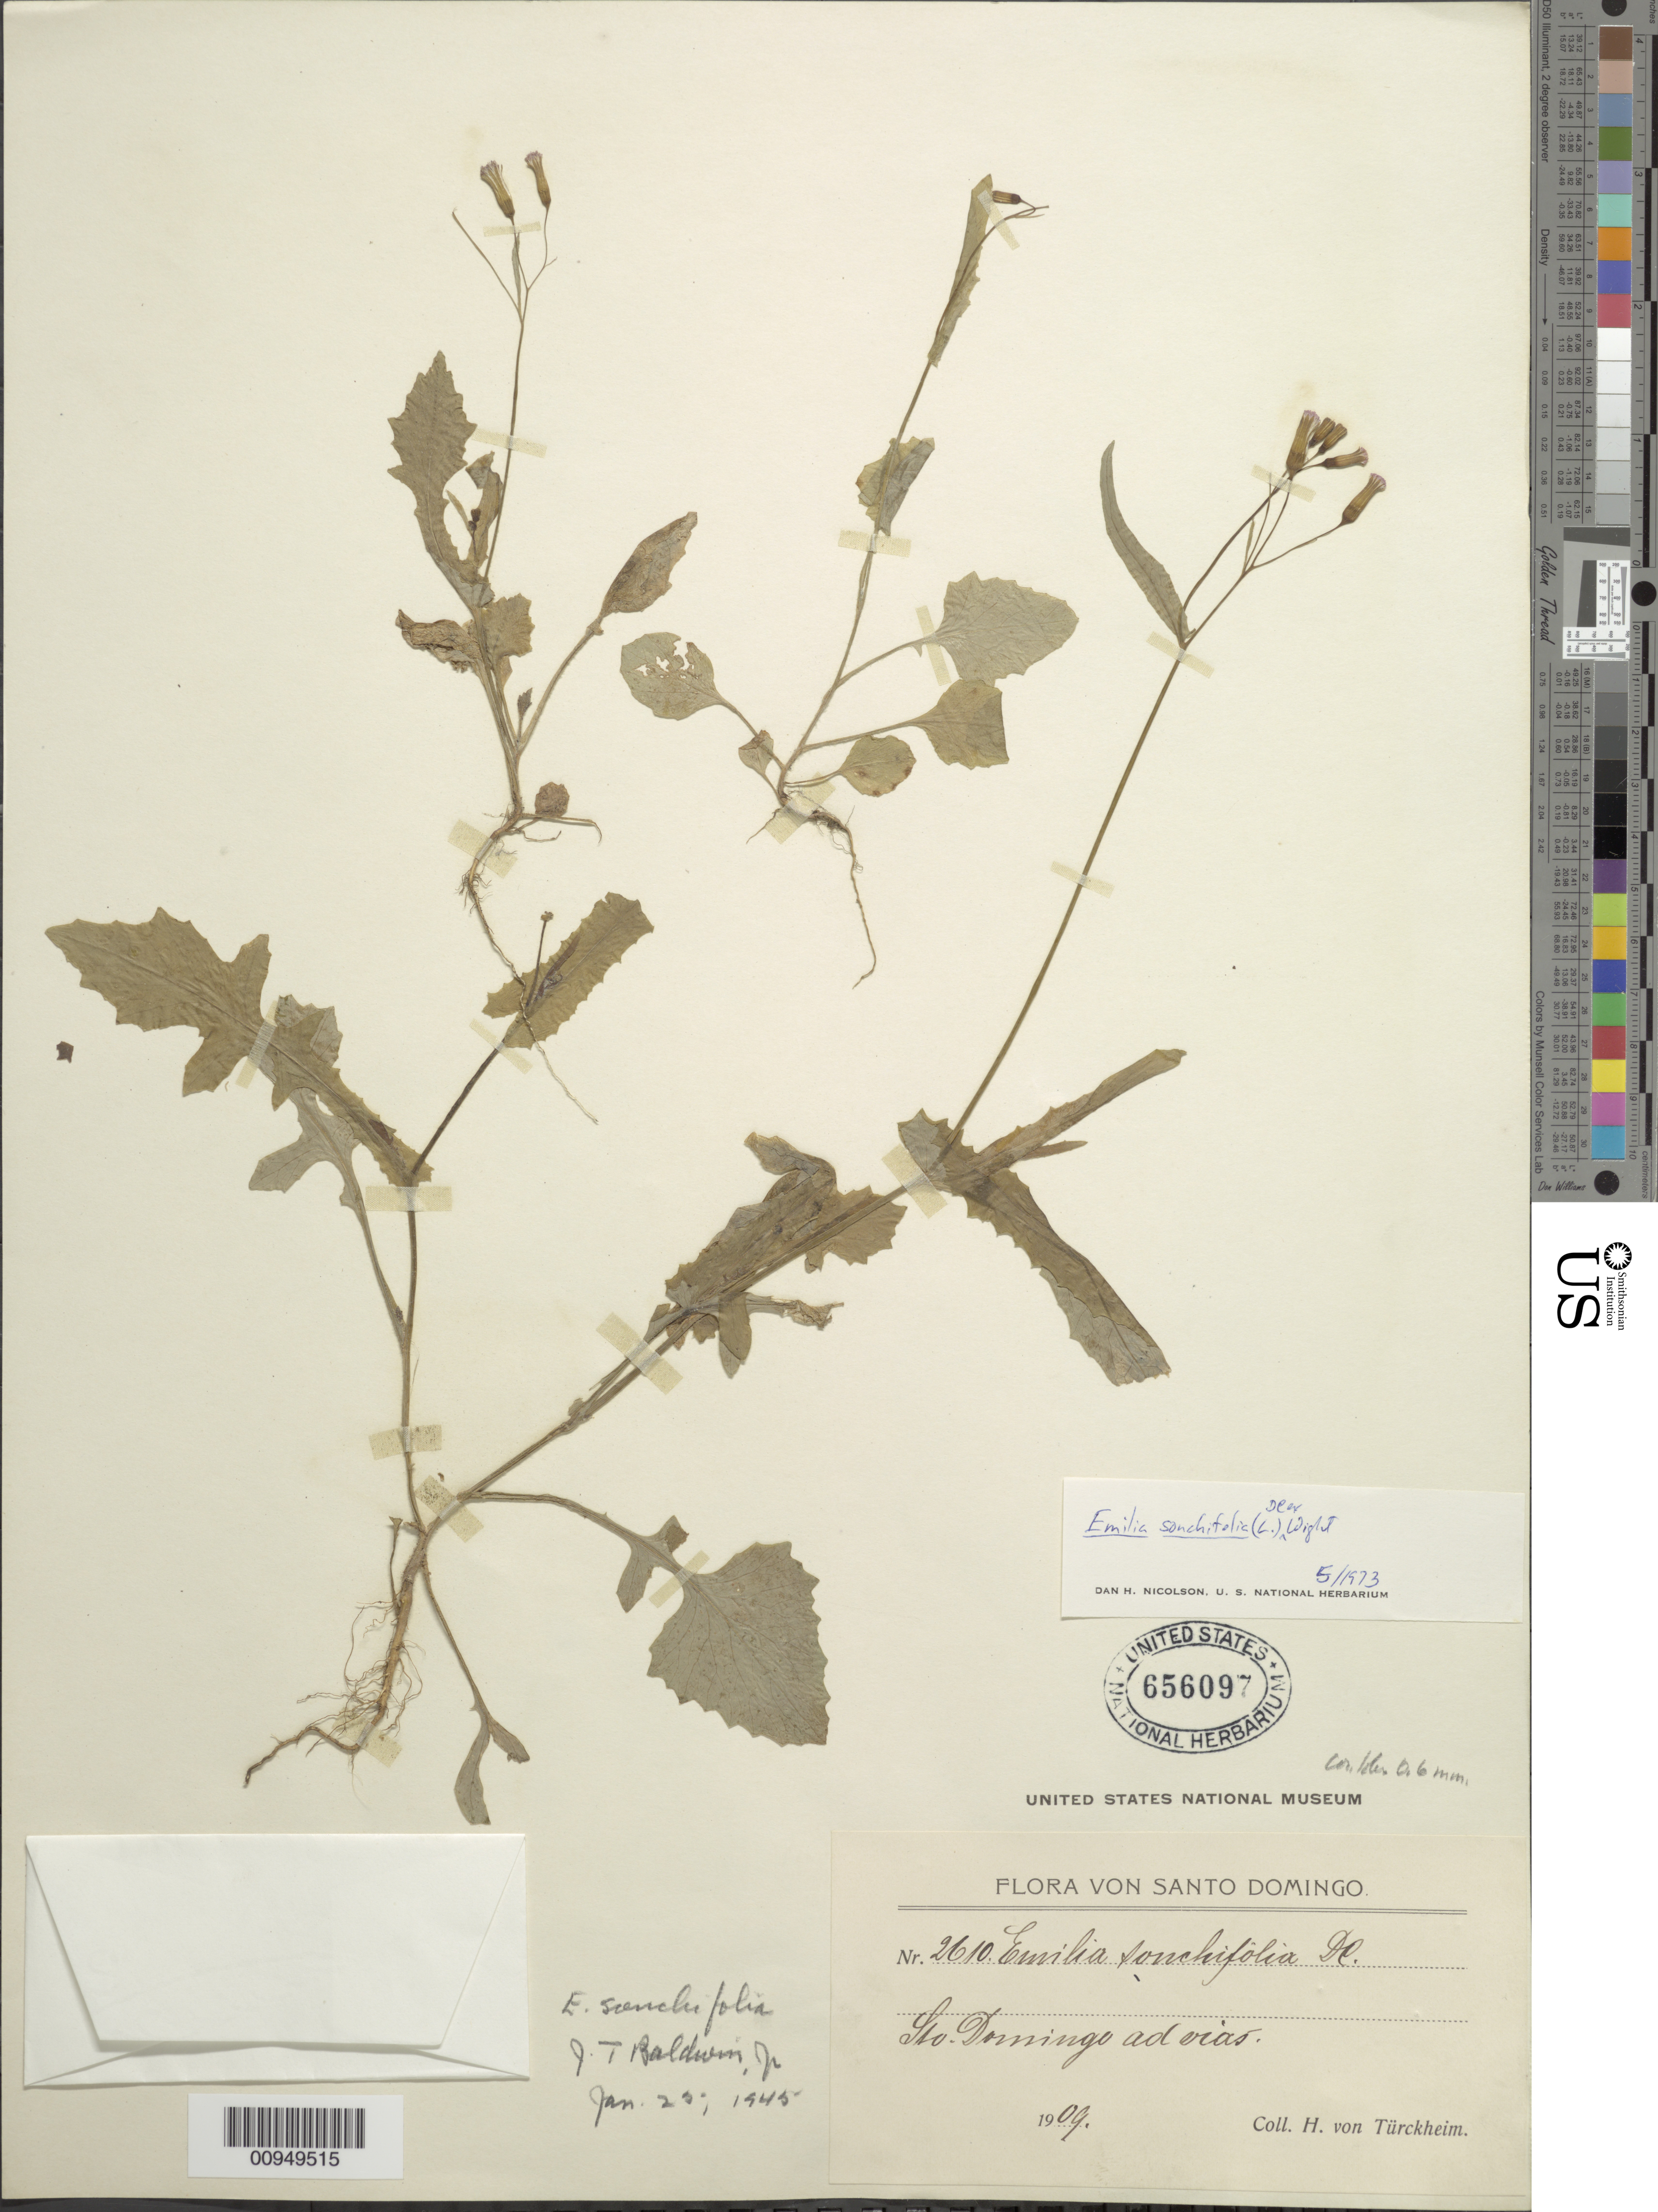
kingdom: Plantae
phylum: Tracheophyta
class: Magnoliopsida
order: Asterales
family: Asteraceae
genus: Emilia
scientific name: Emilia sonchifolia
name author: (L.) DC.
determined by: Nicolson, Dan H.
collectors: H. von Türckheim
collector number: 2610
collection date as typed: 1909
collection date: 1909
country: Dominican Republic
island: Hispaniola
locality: At "vias"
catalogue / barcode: US 656097